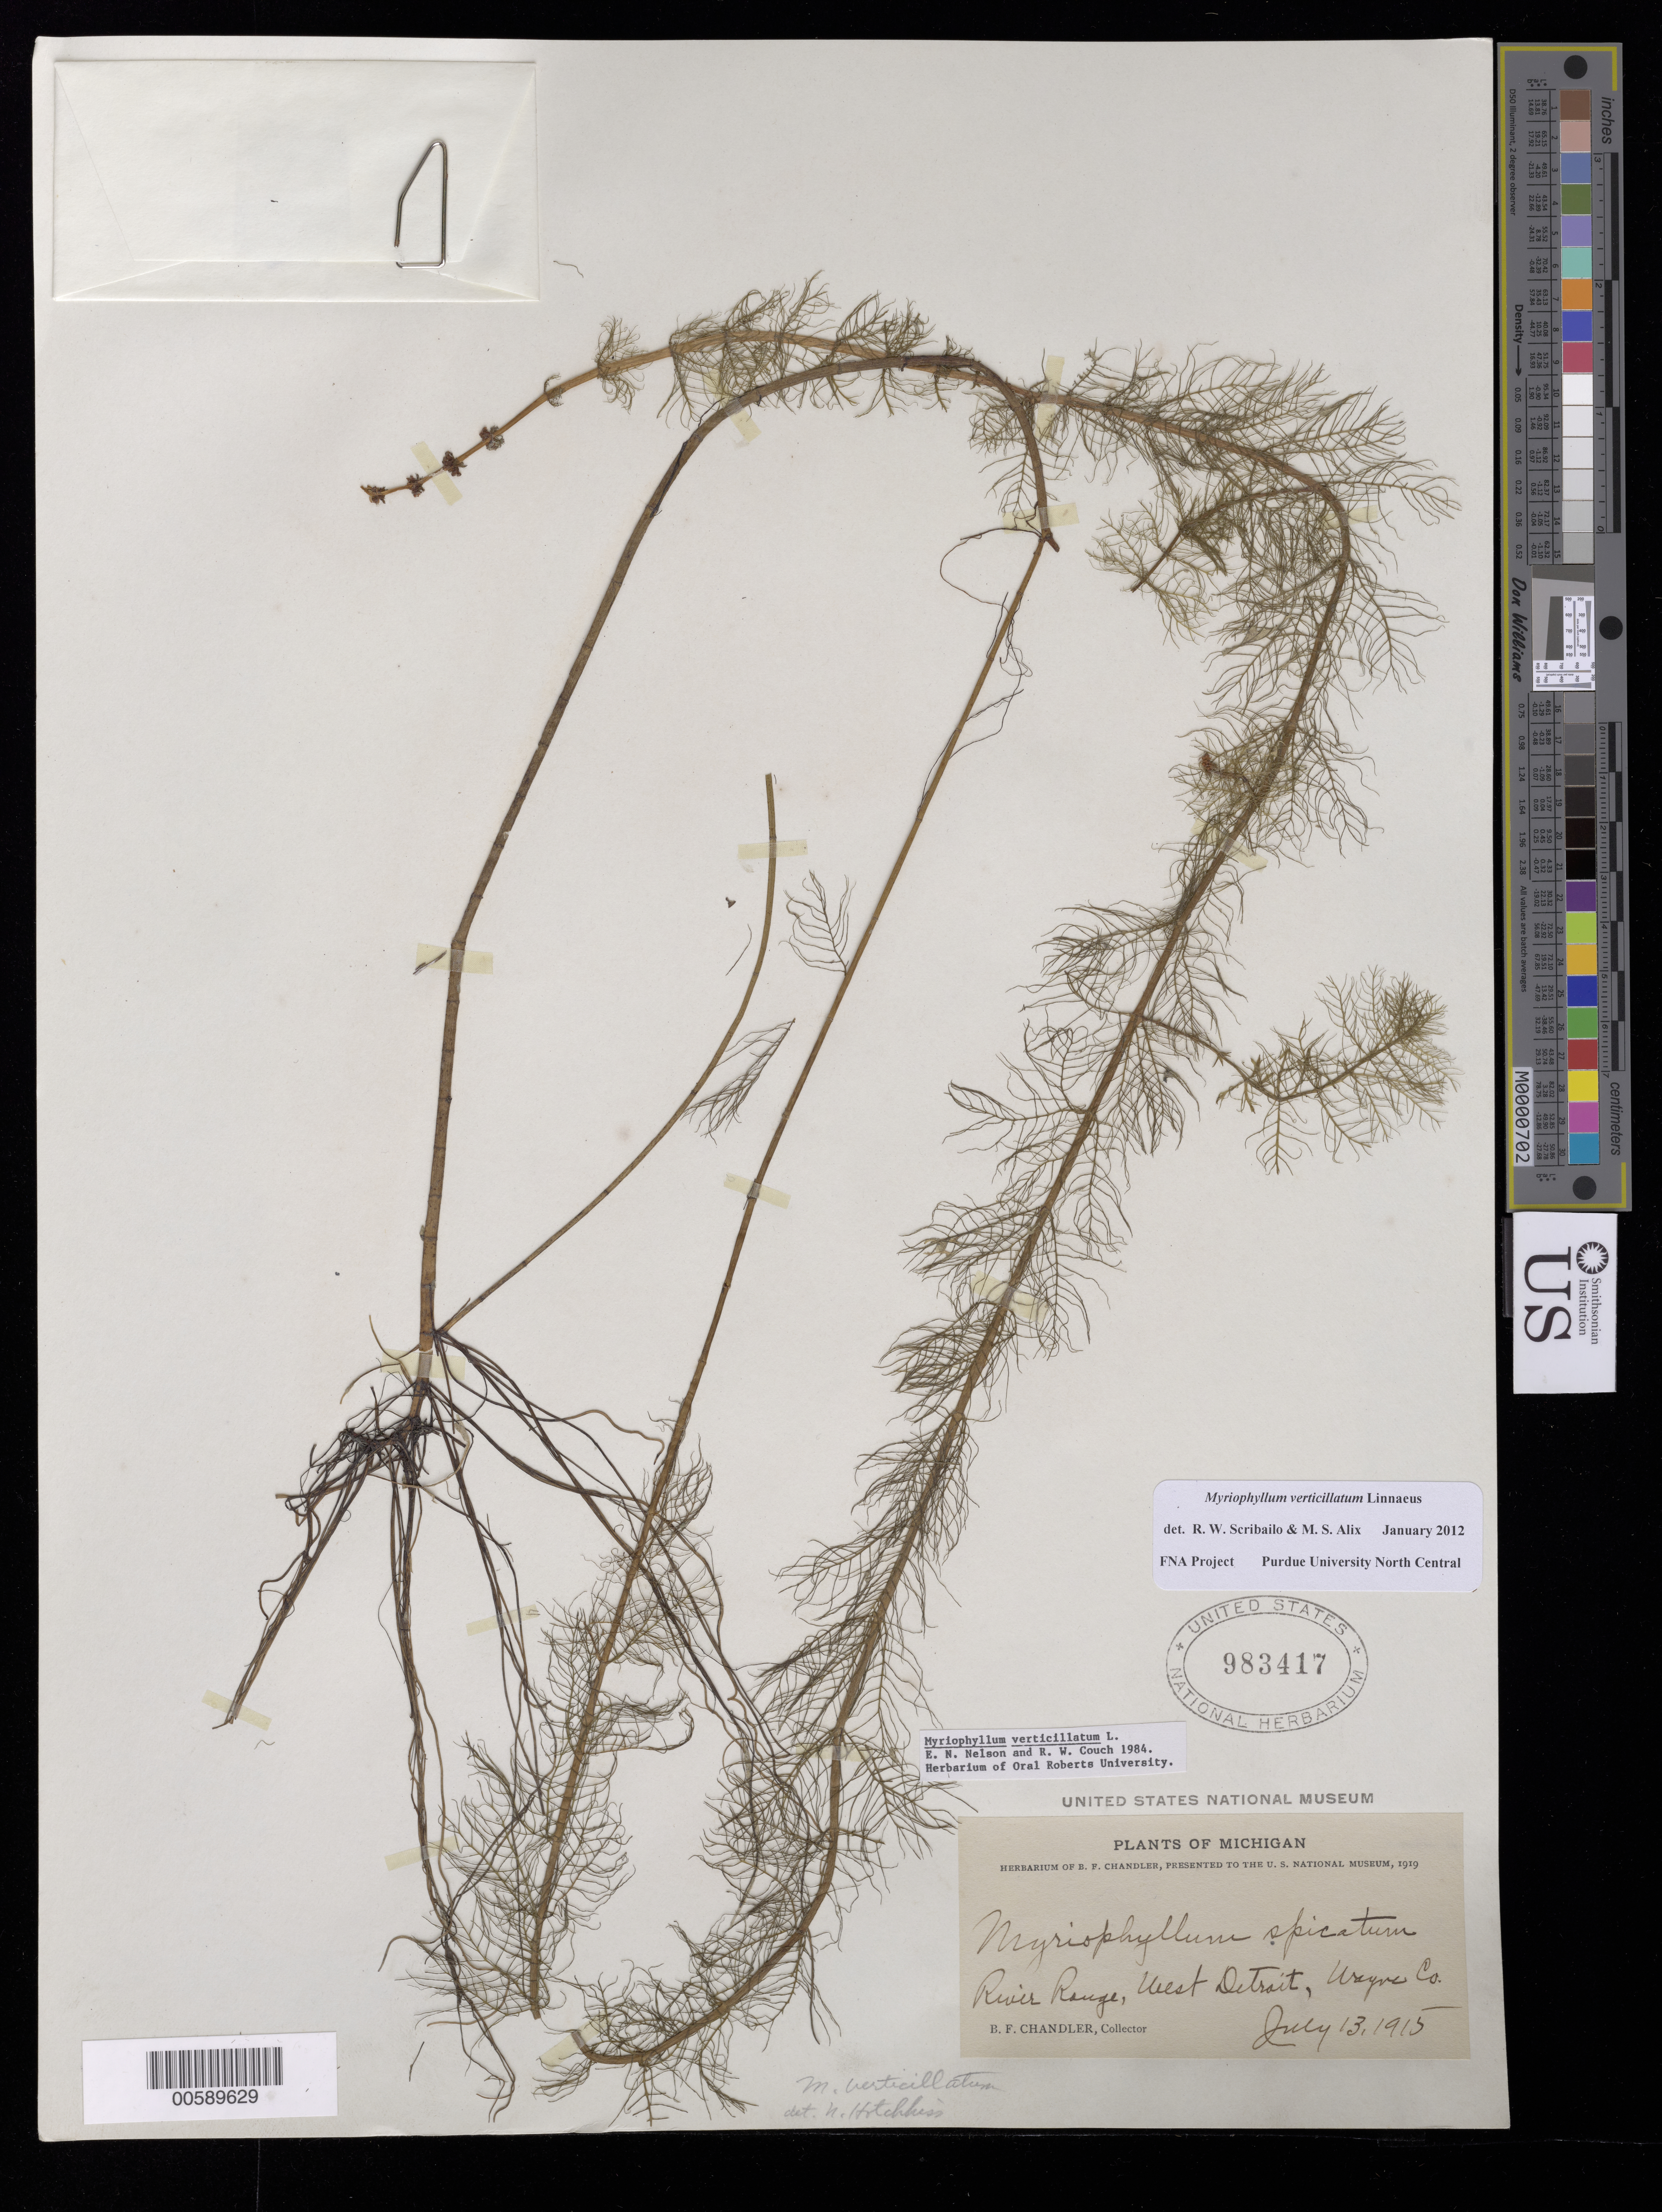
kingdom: Plantae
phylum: Tracheophyta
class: Magnoliopsida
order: Saxifragales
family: Haloragaceae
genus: Myriophyllum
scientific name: Myriophyllum verticillatum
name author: L.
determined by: Scribailo, R. W.; Alix, M. S.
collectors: B. F. Chandler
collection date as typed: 13 Jul 1915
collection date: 1915-07-13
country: United States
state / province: Michigan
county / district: Wayne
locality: River Range, West Detroit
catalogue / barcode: US 983417